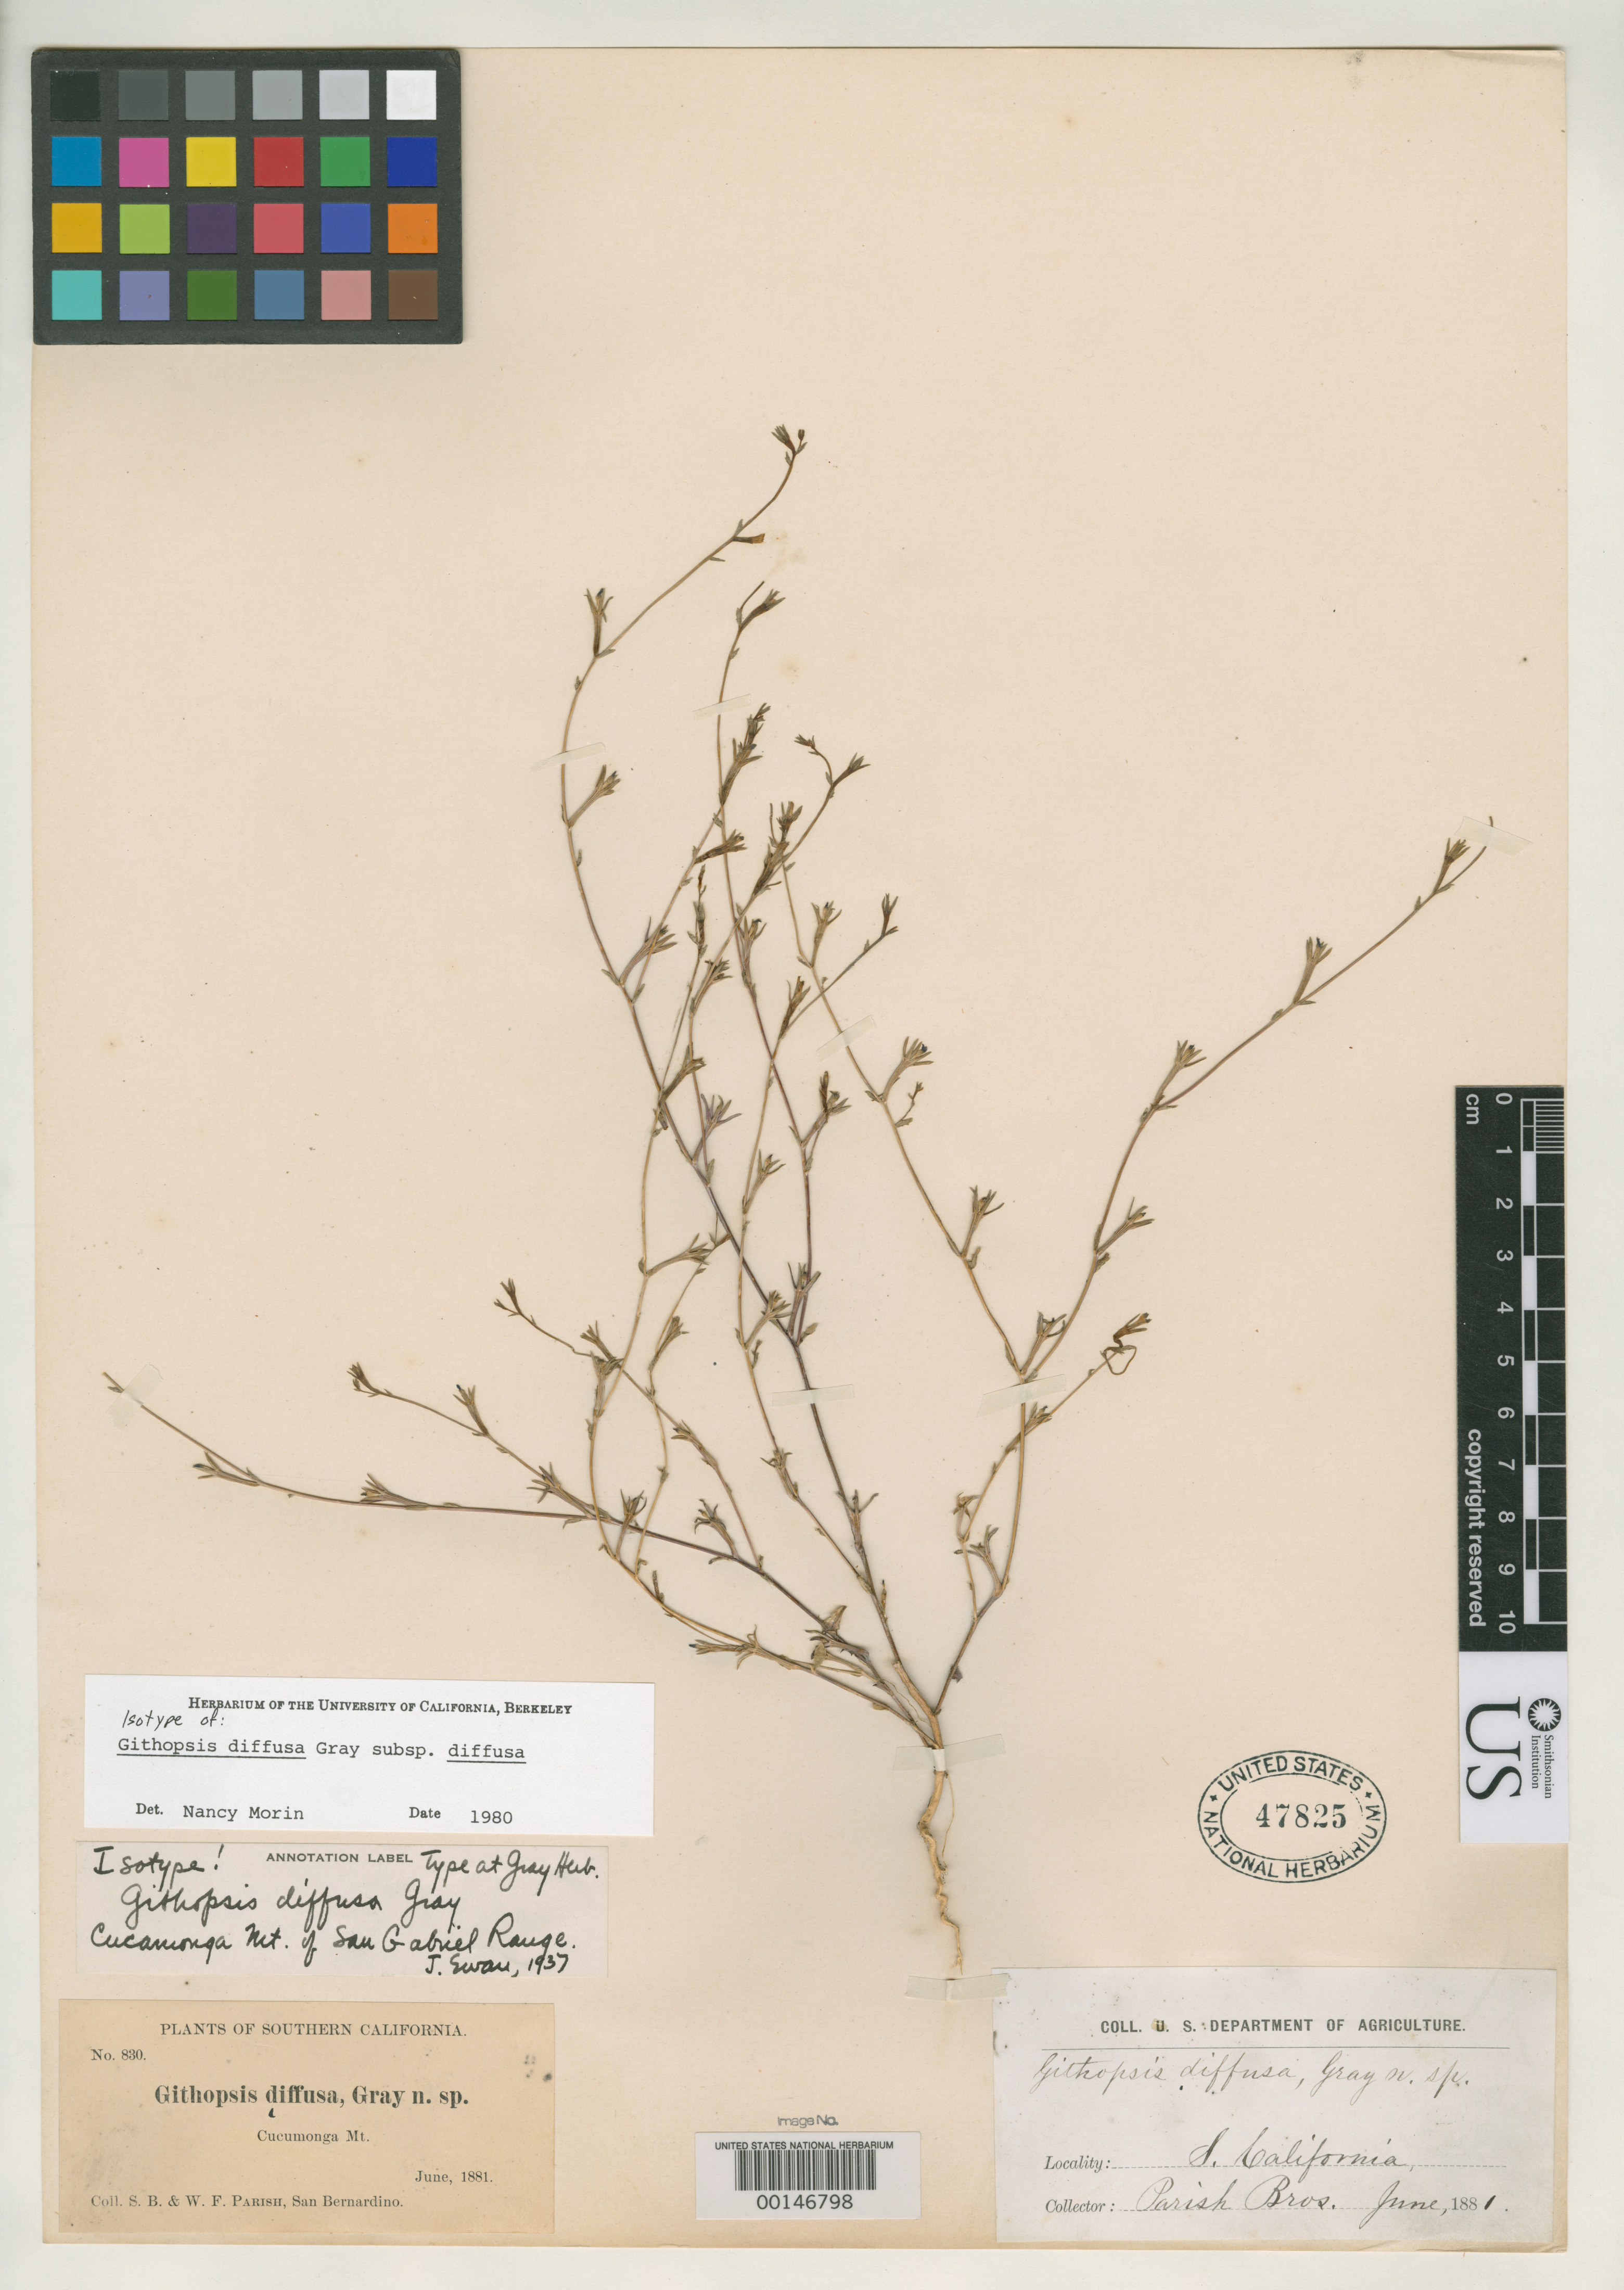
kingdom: Plantae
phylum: Tracheophyta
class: Magnoliopsida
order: Asterales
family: Campanulaceae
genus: Githopsis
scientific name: Githopsis diffusa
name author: A. Gray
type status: Isotype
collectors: S. B. Parish & W. F. Parish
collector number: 830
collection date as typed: Jun 1881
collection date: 1881-06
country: United States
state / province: California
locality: Cucamonga Mts.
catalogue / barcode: US 47825